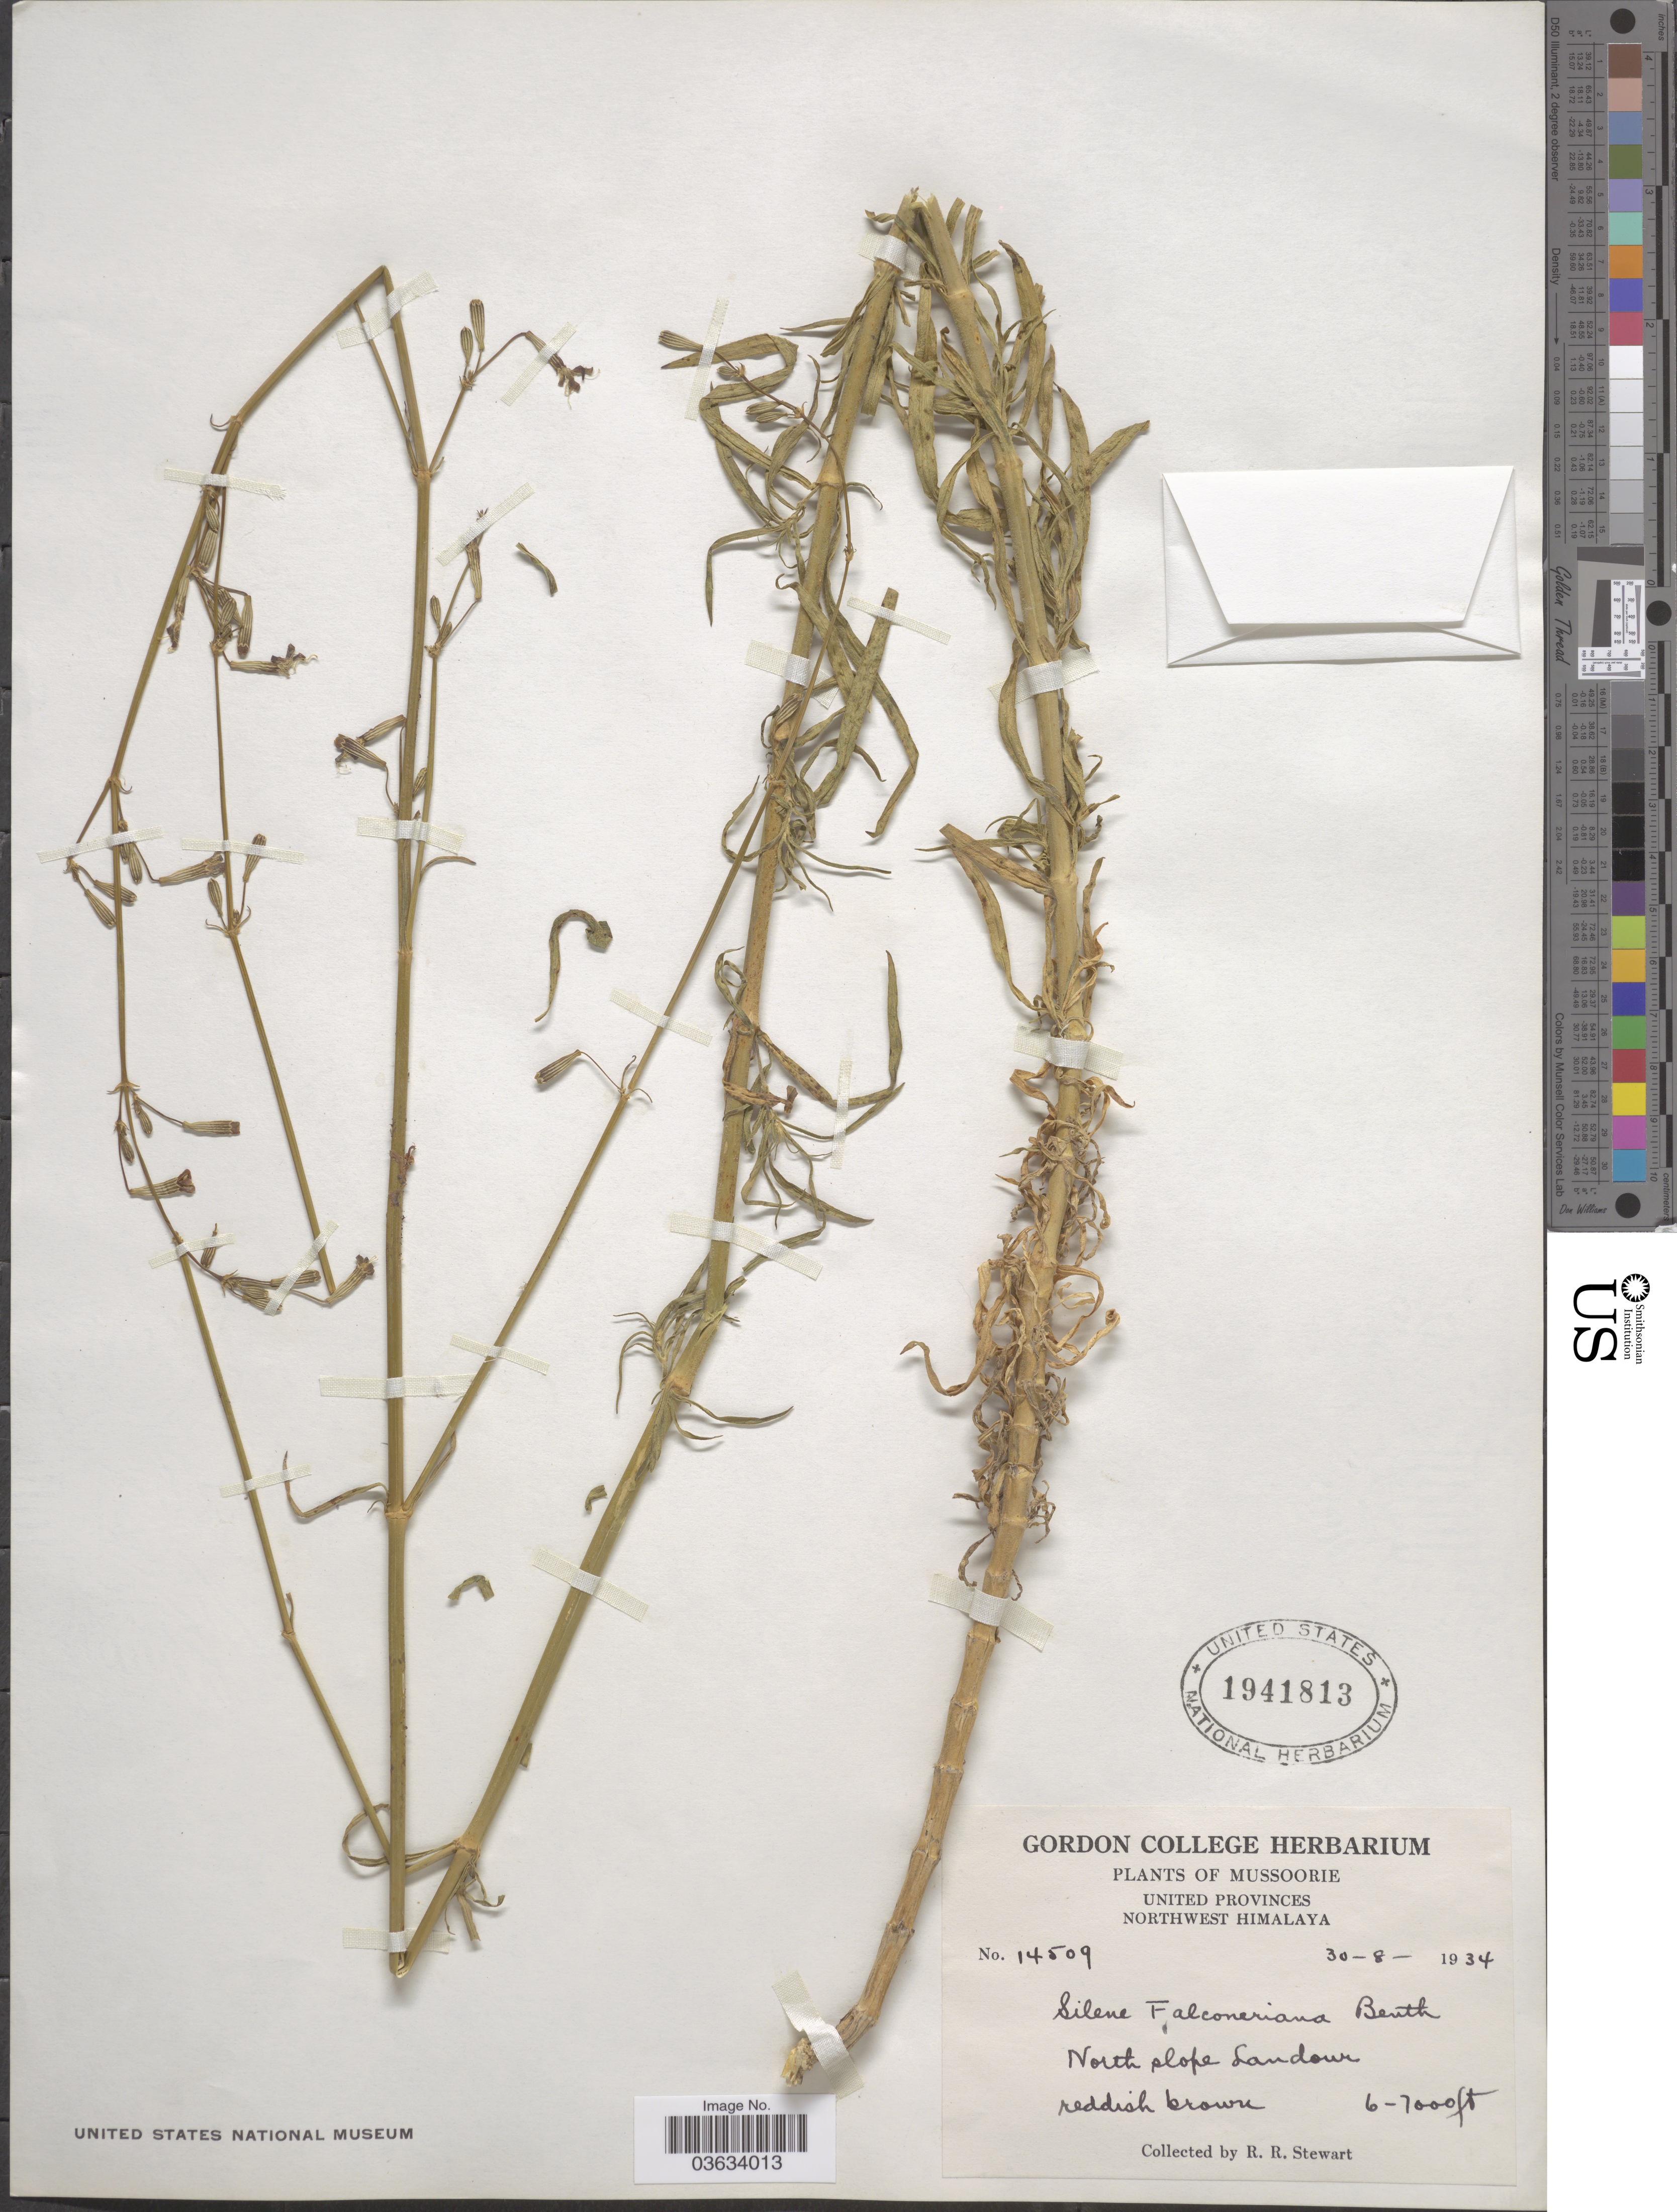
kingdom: Plantae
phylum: Tracheophyta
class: Magnoliopsida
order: Caryophyllales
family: Caryophyllaceae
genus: Silene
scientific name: Silene falconeriana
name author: Benth.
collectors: R. Stewart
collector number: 14509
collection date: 1934-08-30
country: India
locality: Mussoorie. United Provinces. Northwest Himalaya. North slope Landour.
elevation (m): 1829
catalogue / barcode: US 1941813